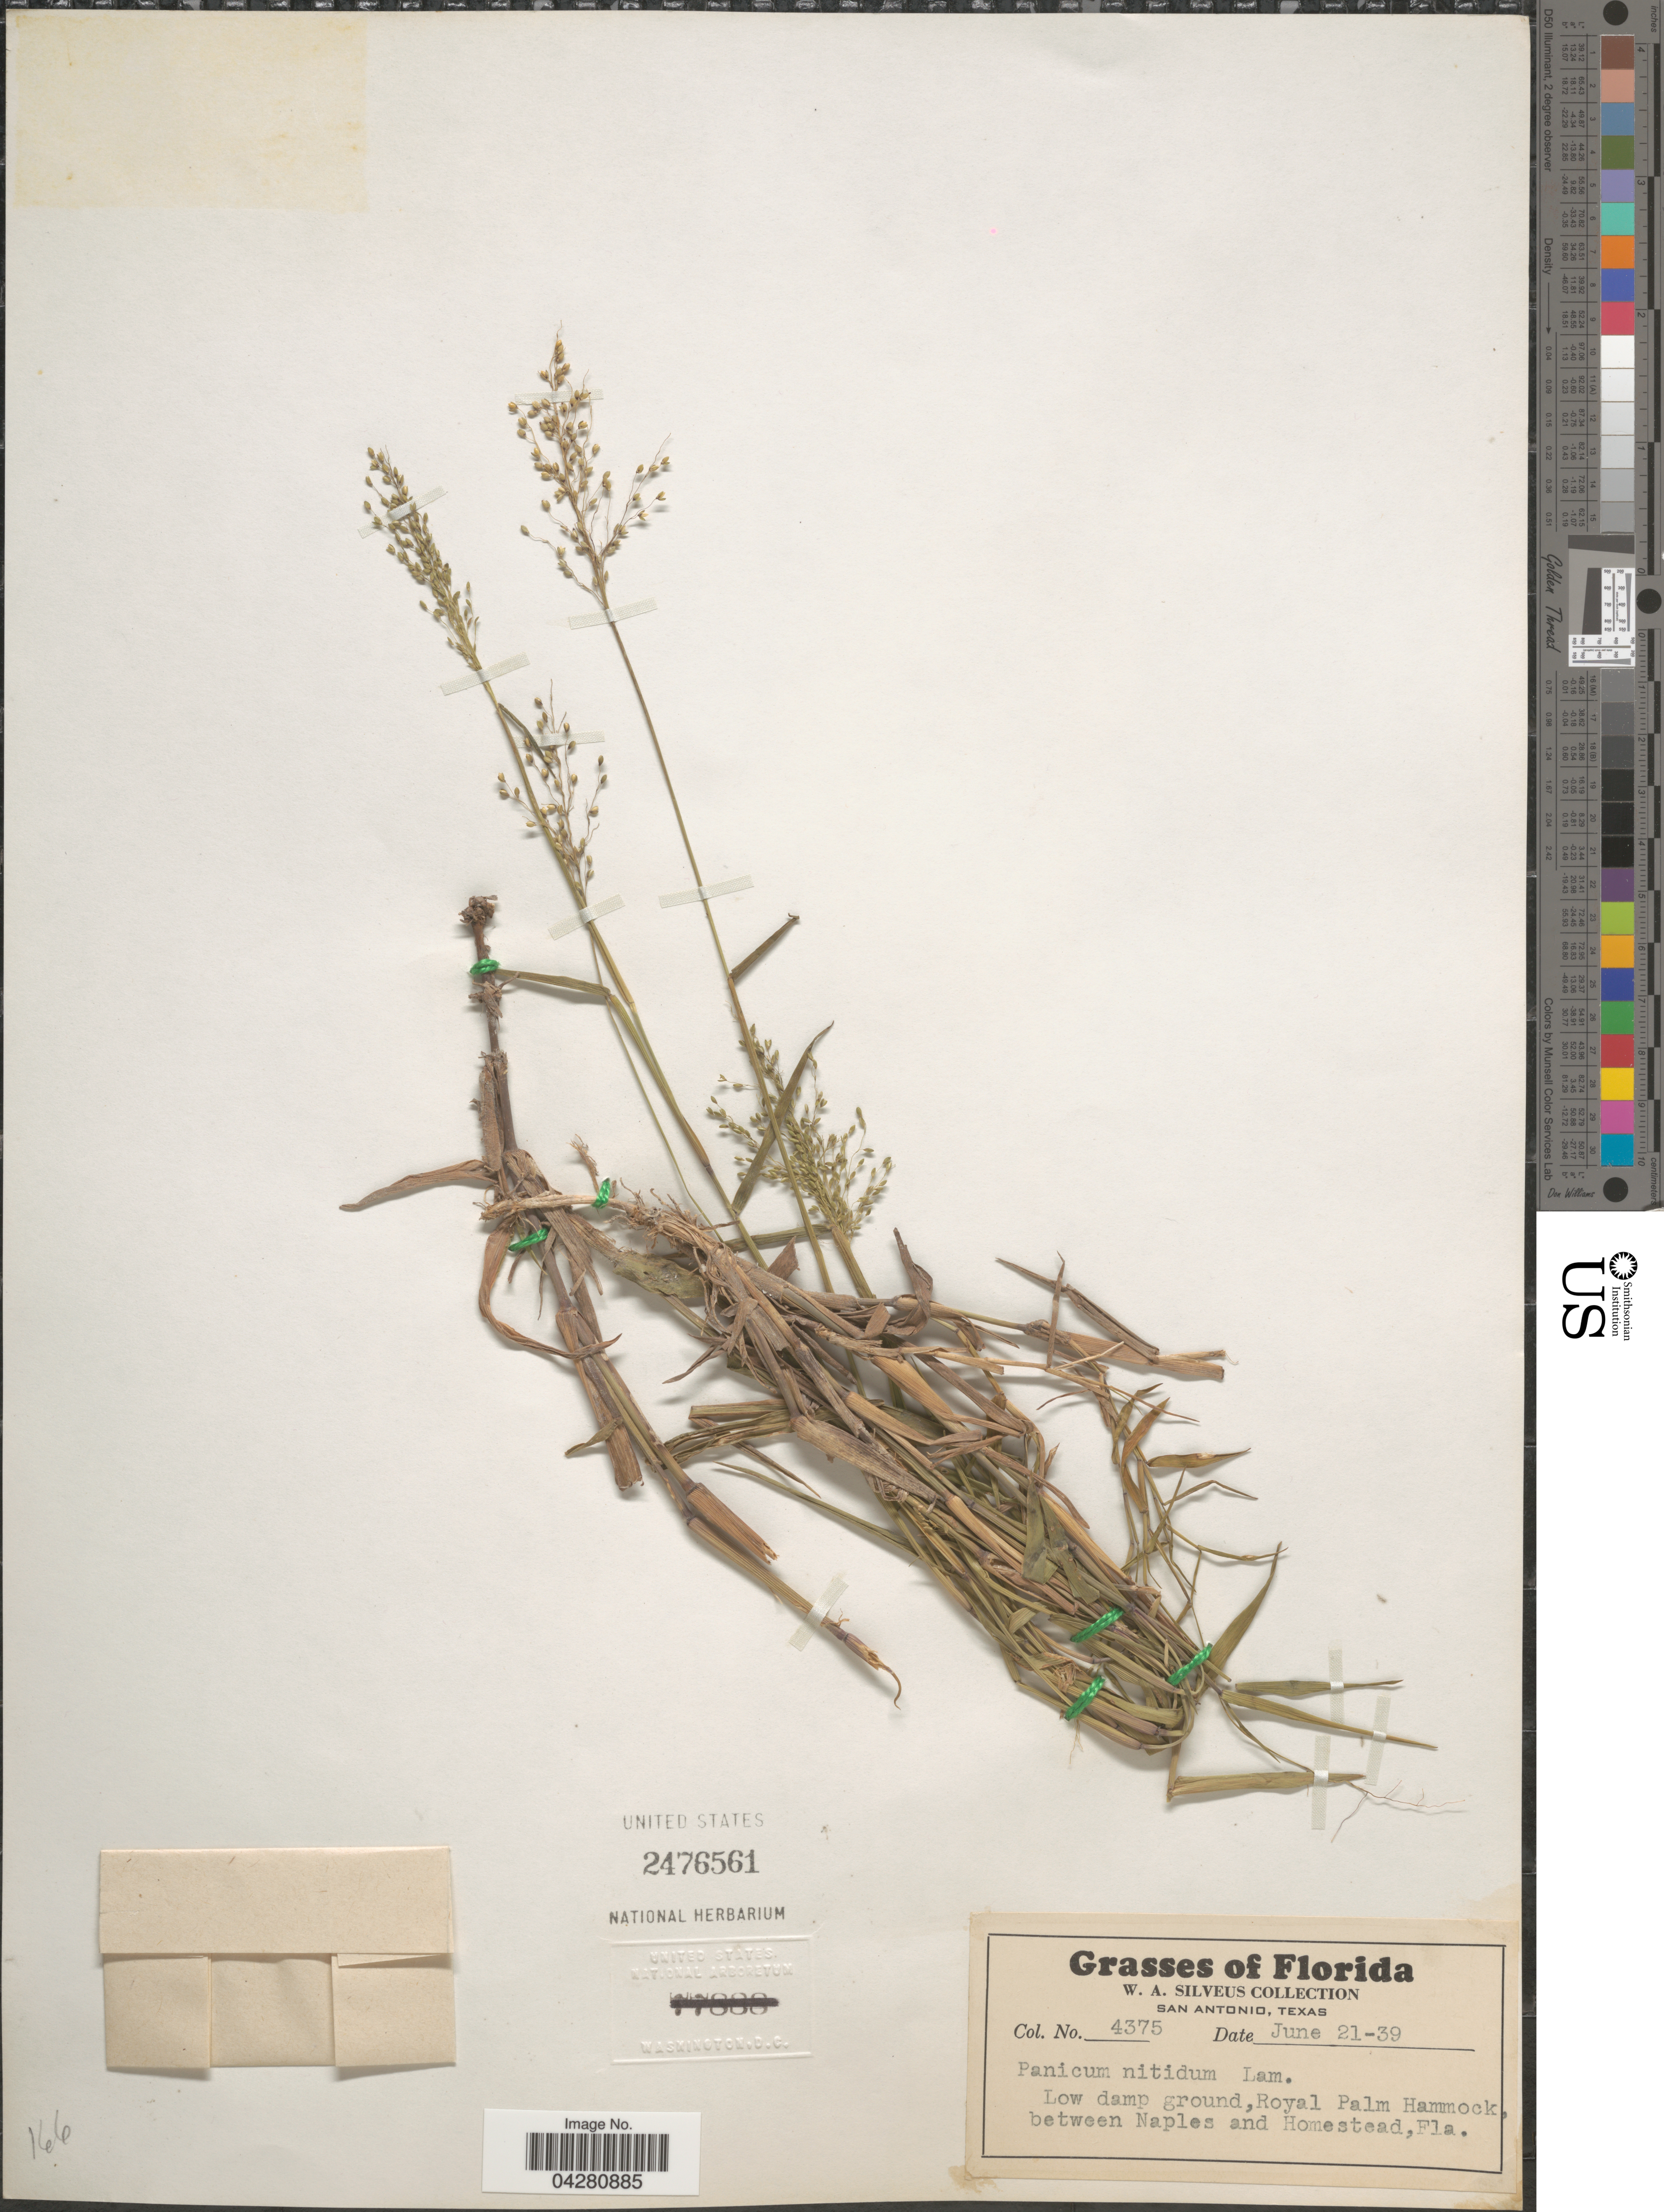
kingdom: Plantae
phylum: Tracheophyta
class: Liliopsida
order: Poales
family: Poaceae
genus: Dichanthelium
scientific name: Dichanthelium dichotomum var. dichotomum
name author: (L.) Gould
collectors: W. Silveus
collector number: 4375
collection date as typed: Transcribed d/m/y: 21/6/39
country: United States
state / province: Florida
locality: Low damp ground, Royal Palm Hammock, between Naples and Homestead.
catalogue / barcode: US 2476561